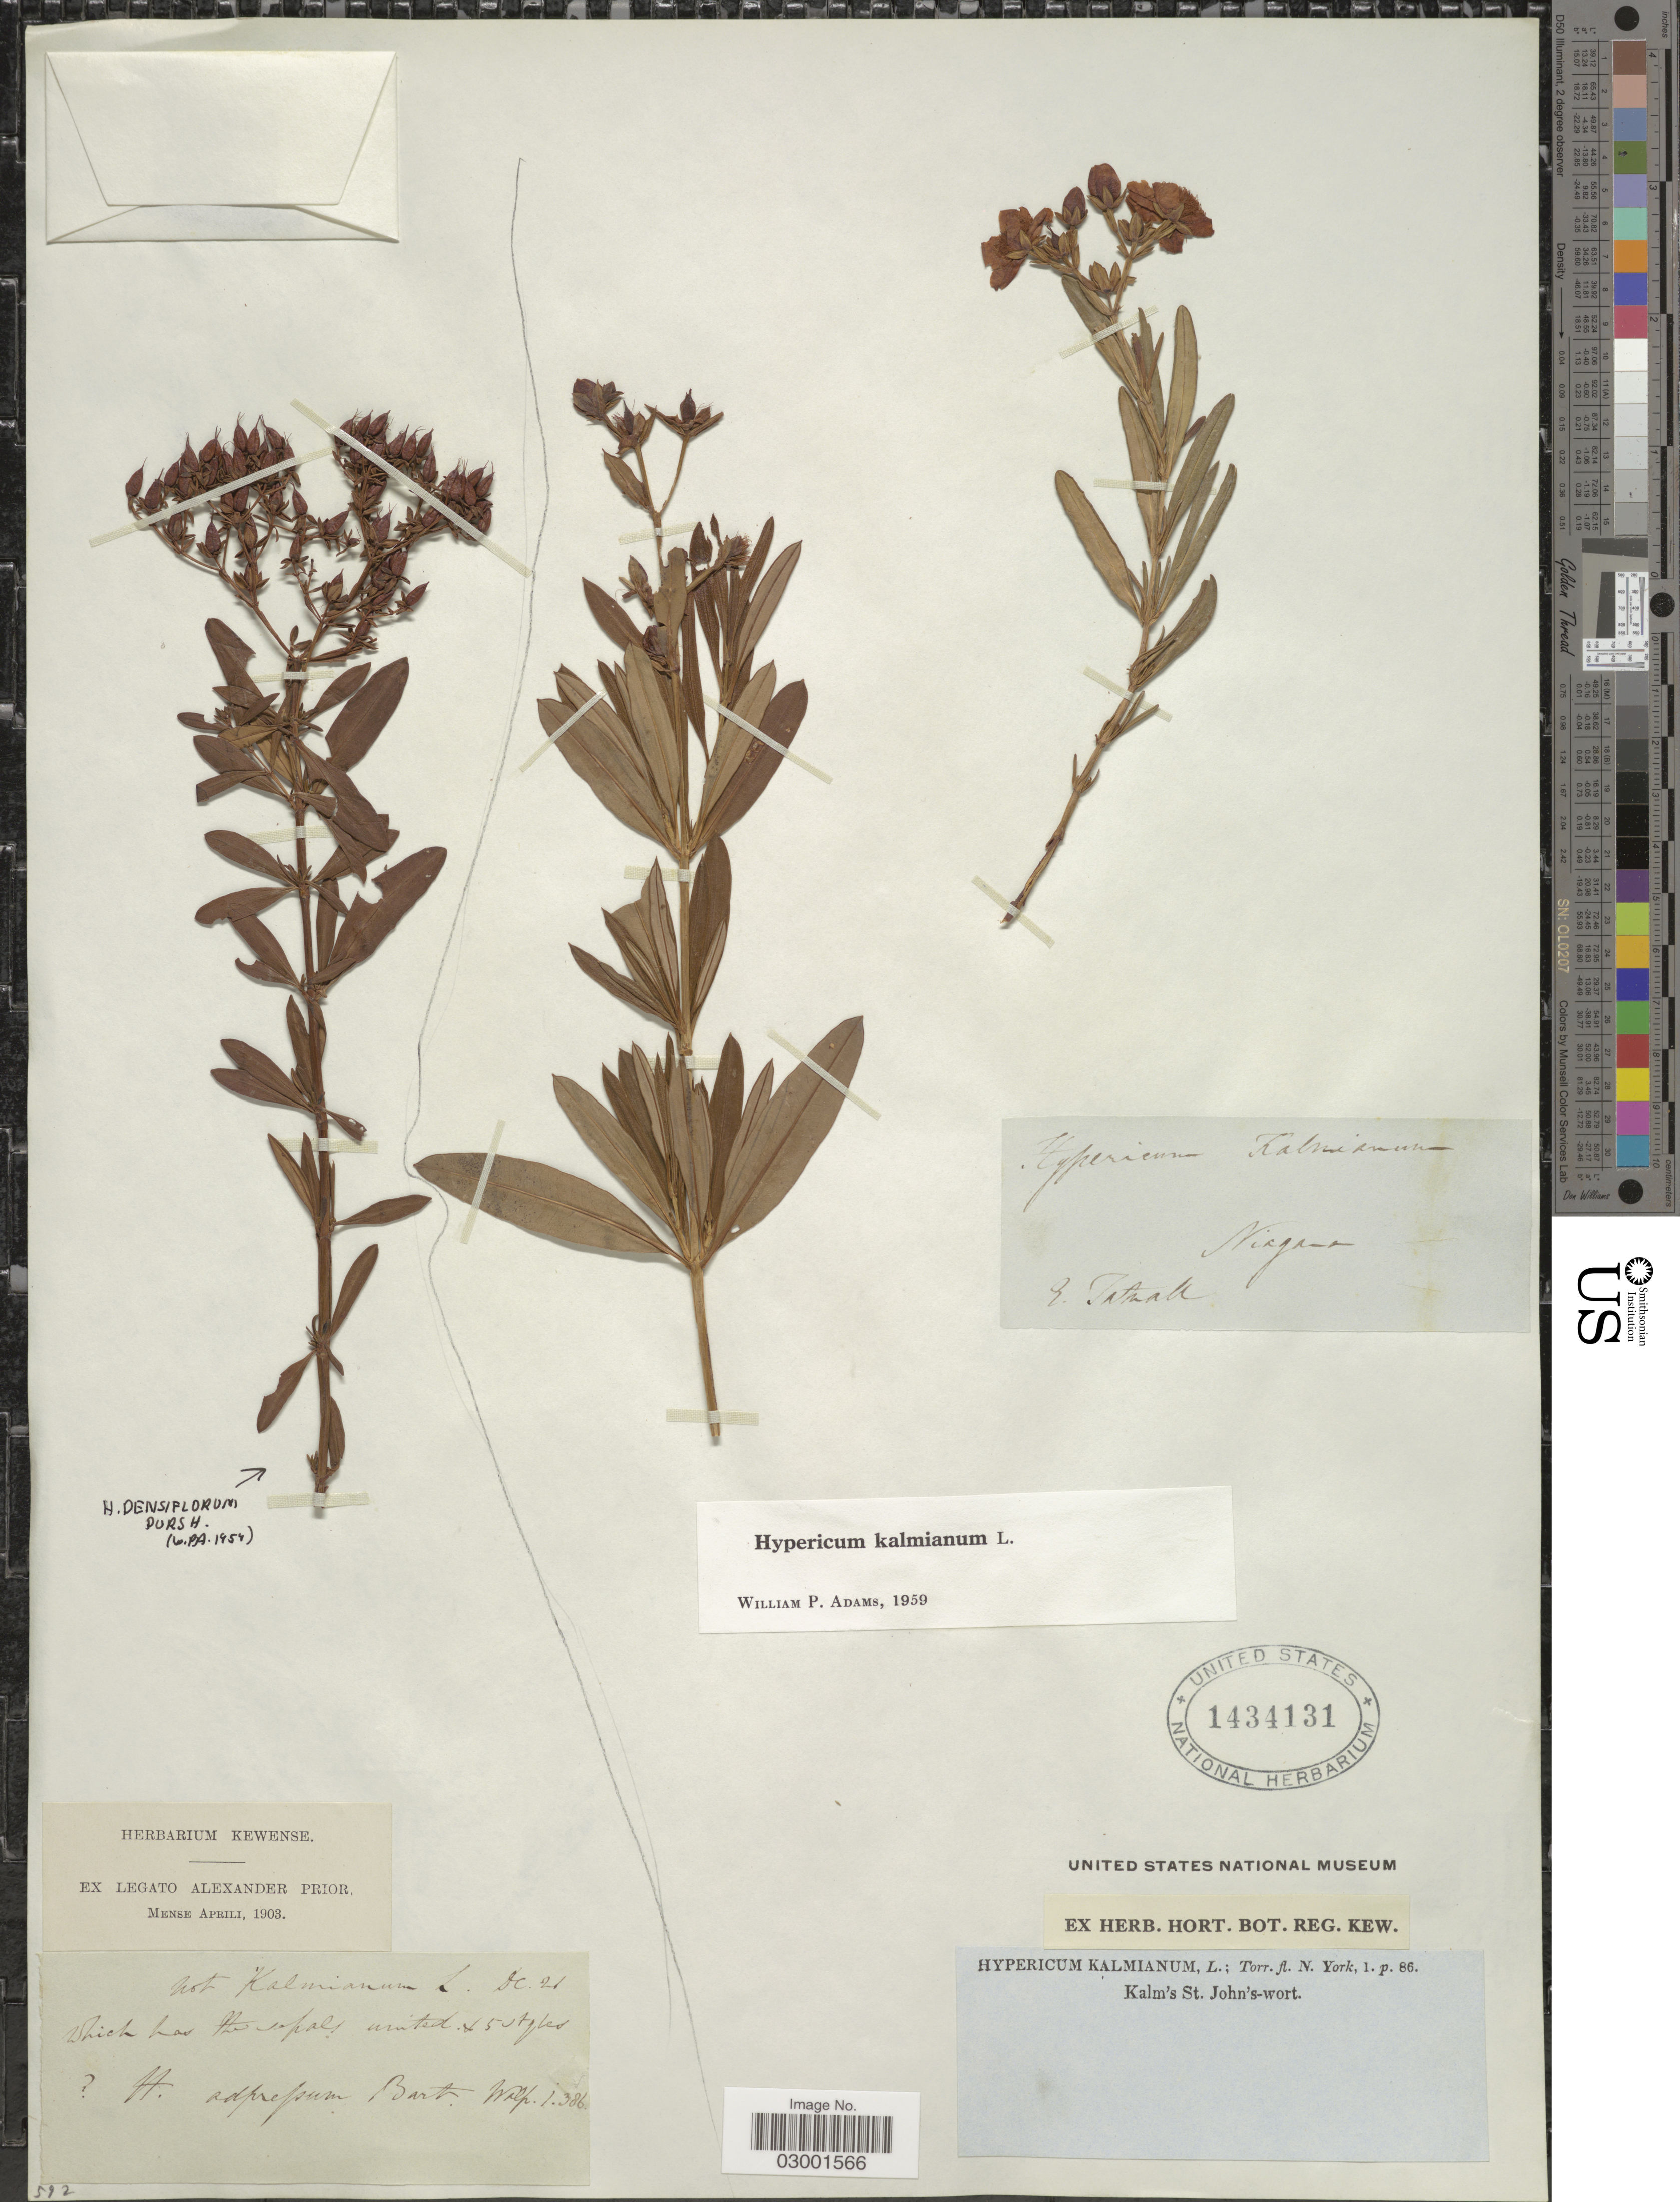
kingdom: Plantae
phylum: Tracheophyta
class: Magnoliopsida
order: Malpighiales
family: Hypericaceae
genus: Hypericum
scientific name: Hypericum kalmianum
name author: L.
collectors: A. Prior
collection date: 1903-04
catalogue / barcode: US 1434131